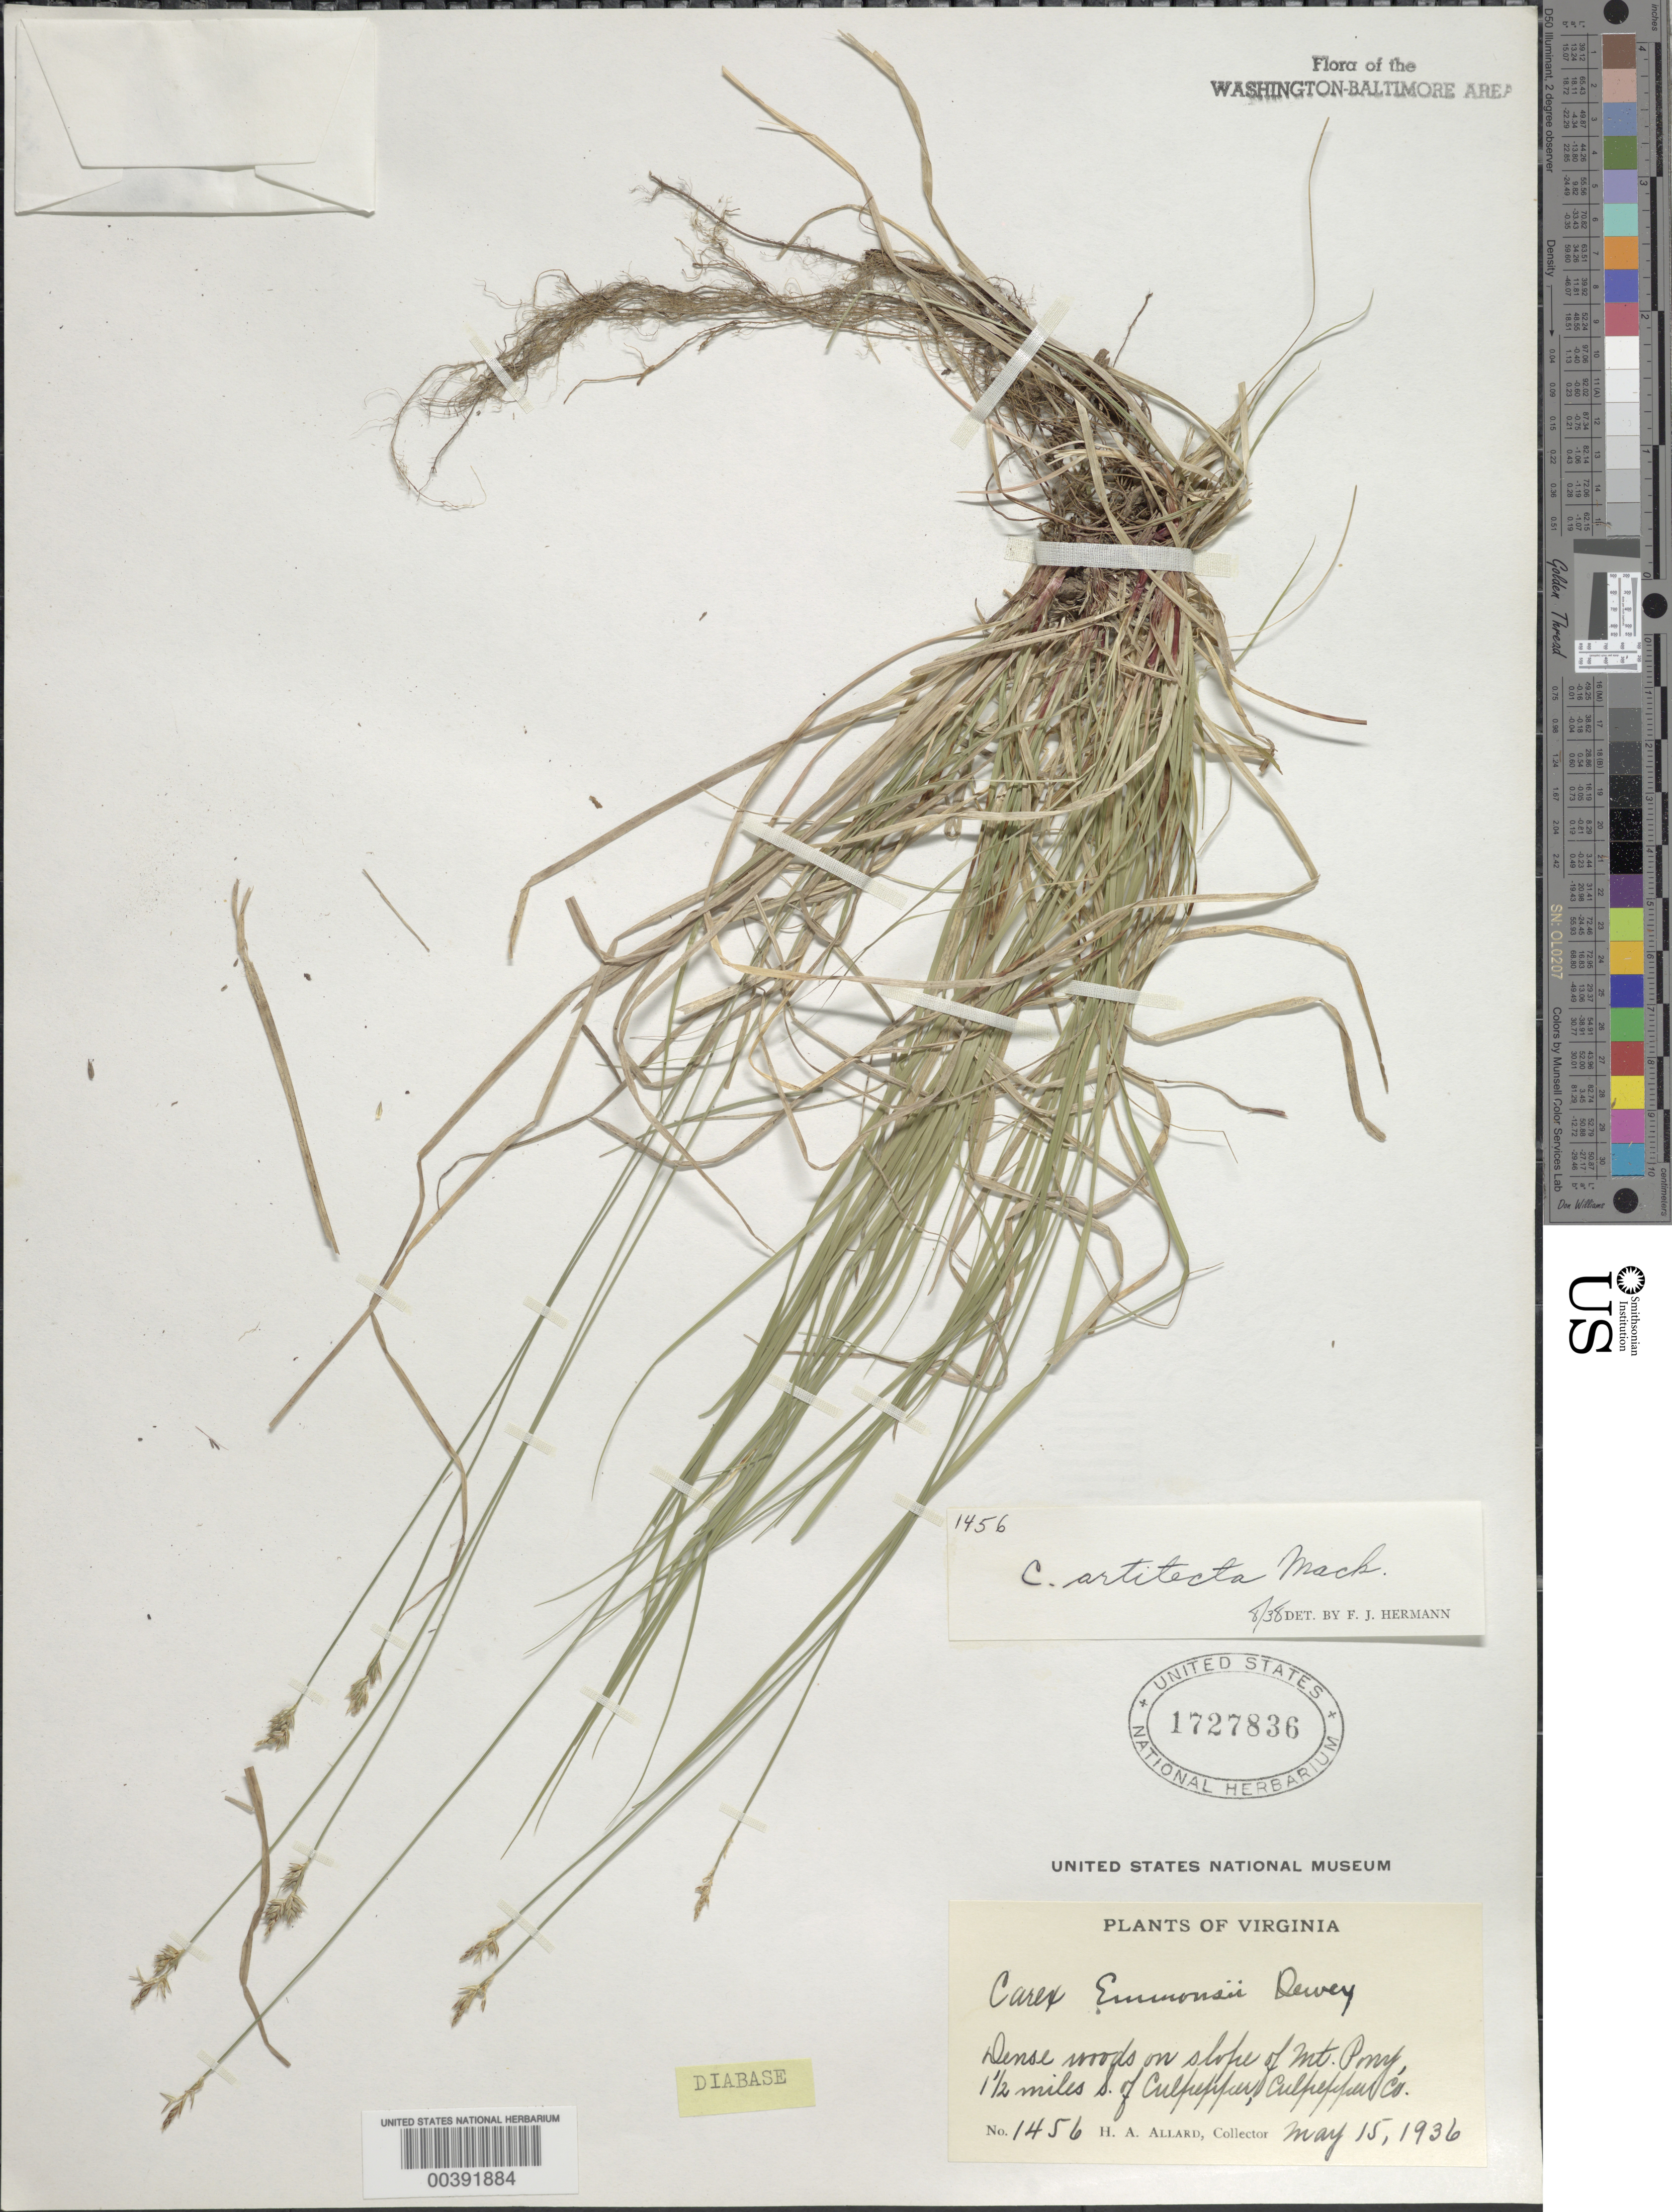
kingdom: Plantae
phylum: Tracheophyta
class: Liliopsida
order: Poales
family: Cyperaceae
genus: Carex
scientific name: Carex albicans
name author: Willd. ex Spreng.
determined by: Shetler, Stanwyn G., (US), NMNH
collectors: H. A. Allard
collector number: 1456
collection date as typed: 15 May 1936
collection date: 1936-05-15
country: United States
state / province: Virginia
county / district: Culpeper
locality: Mount Pony, south of Culpepper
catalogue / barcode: US 1727836